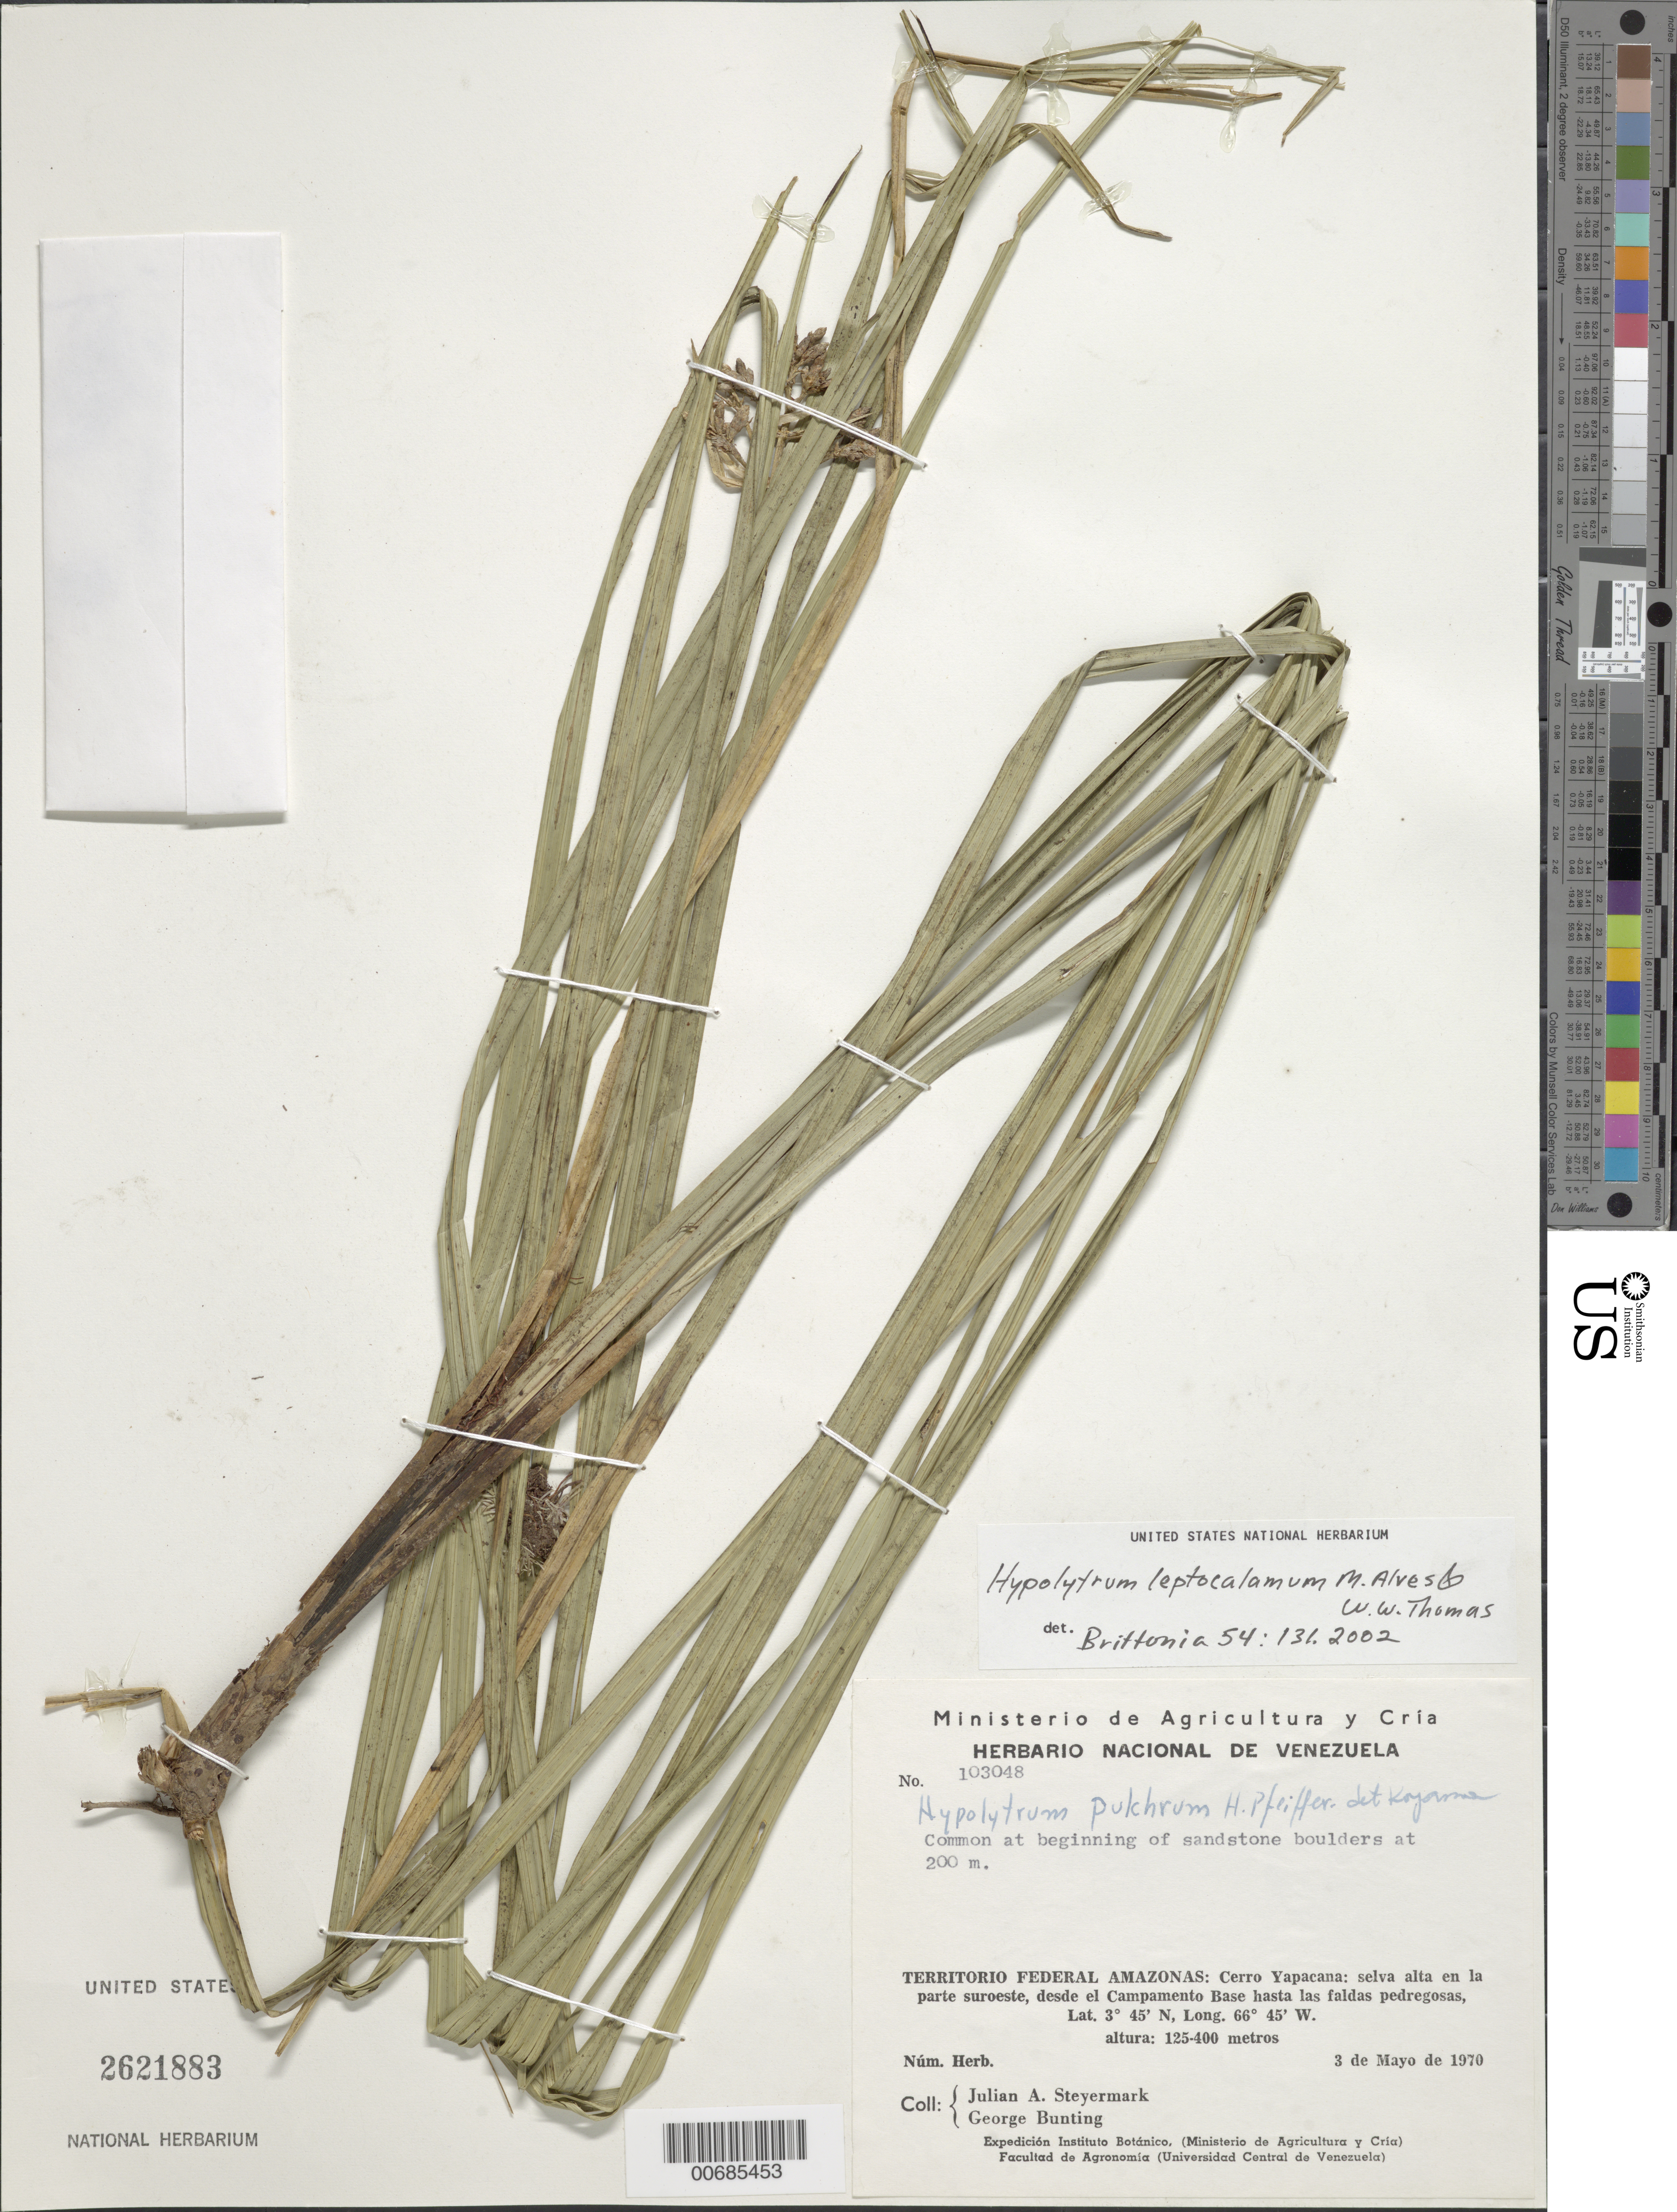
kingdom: Plantae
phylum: Tracheophyta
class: Liliopsida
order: Poales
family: Cyperaceae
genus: Hypolytrum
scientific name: Hypolytrum pulchrum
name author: (Rudge) H. Pfeiff.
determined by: Koyama, Tetsuo M.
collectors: J. Steyermark & G. S. Bunting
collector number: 103048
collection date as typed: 3-May-70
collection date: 1970-05-03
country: Venezuela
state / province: Amazonas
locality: Cerro Yapacána, parte suroeste, desde el Campamento Base hasta las faldas pedregosas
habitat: High forest in the southwestern part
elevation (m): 125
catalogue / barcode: US 2621883